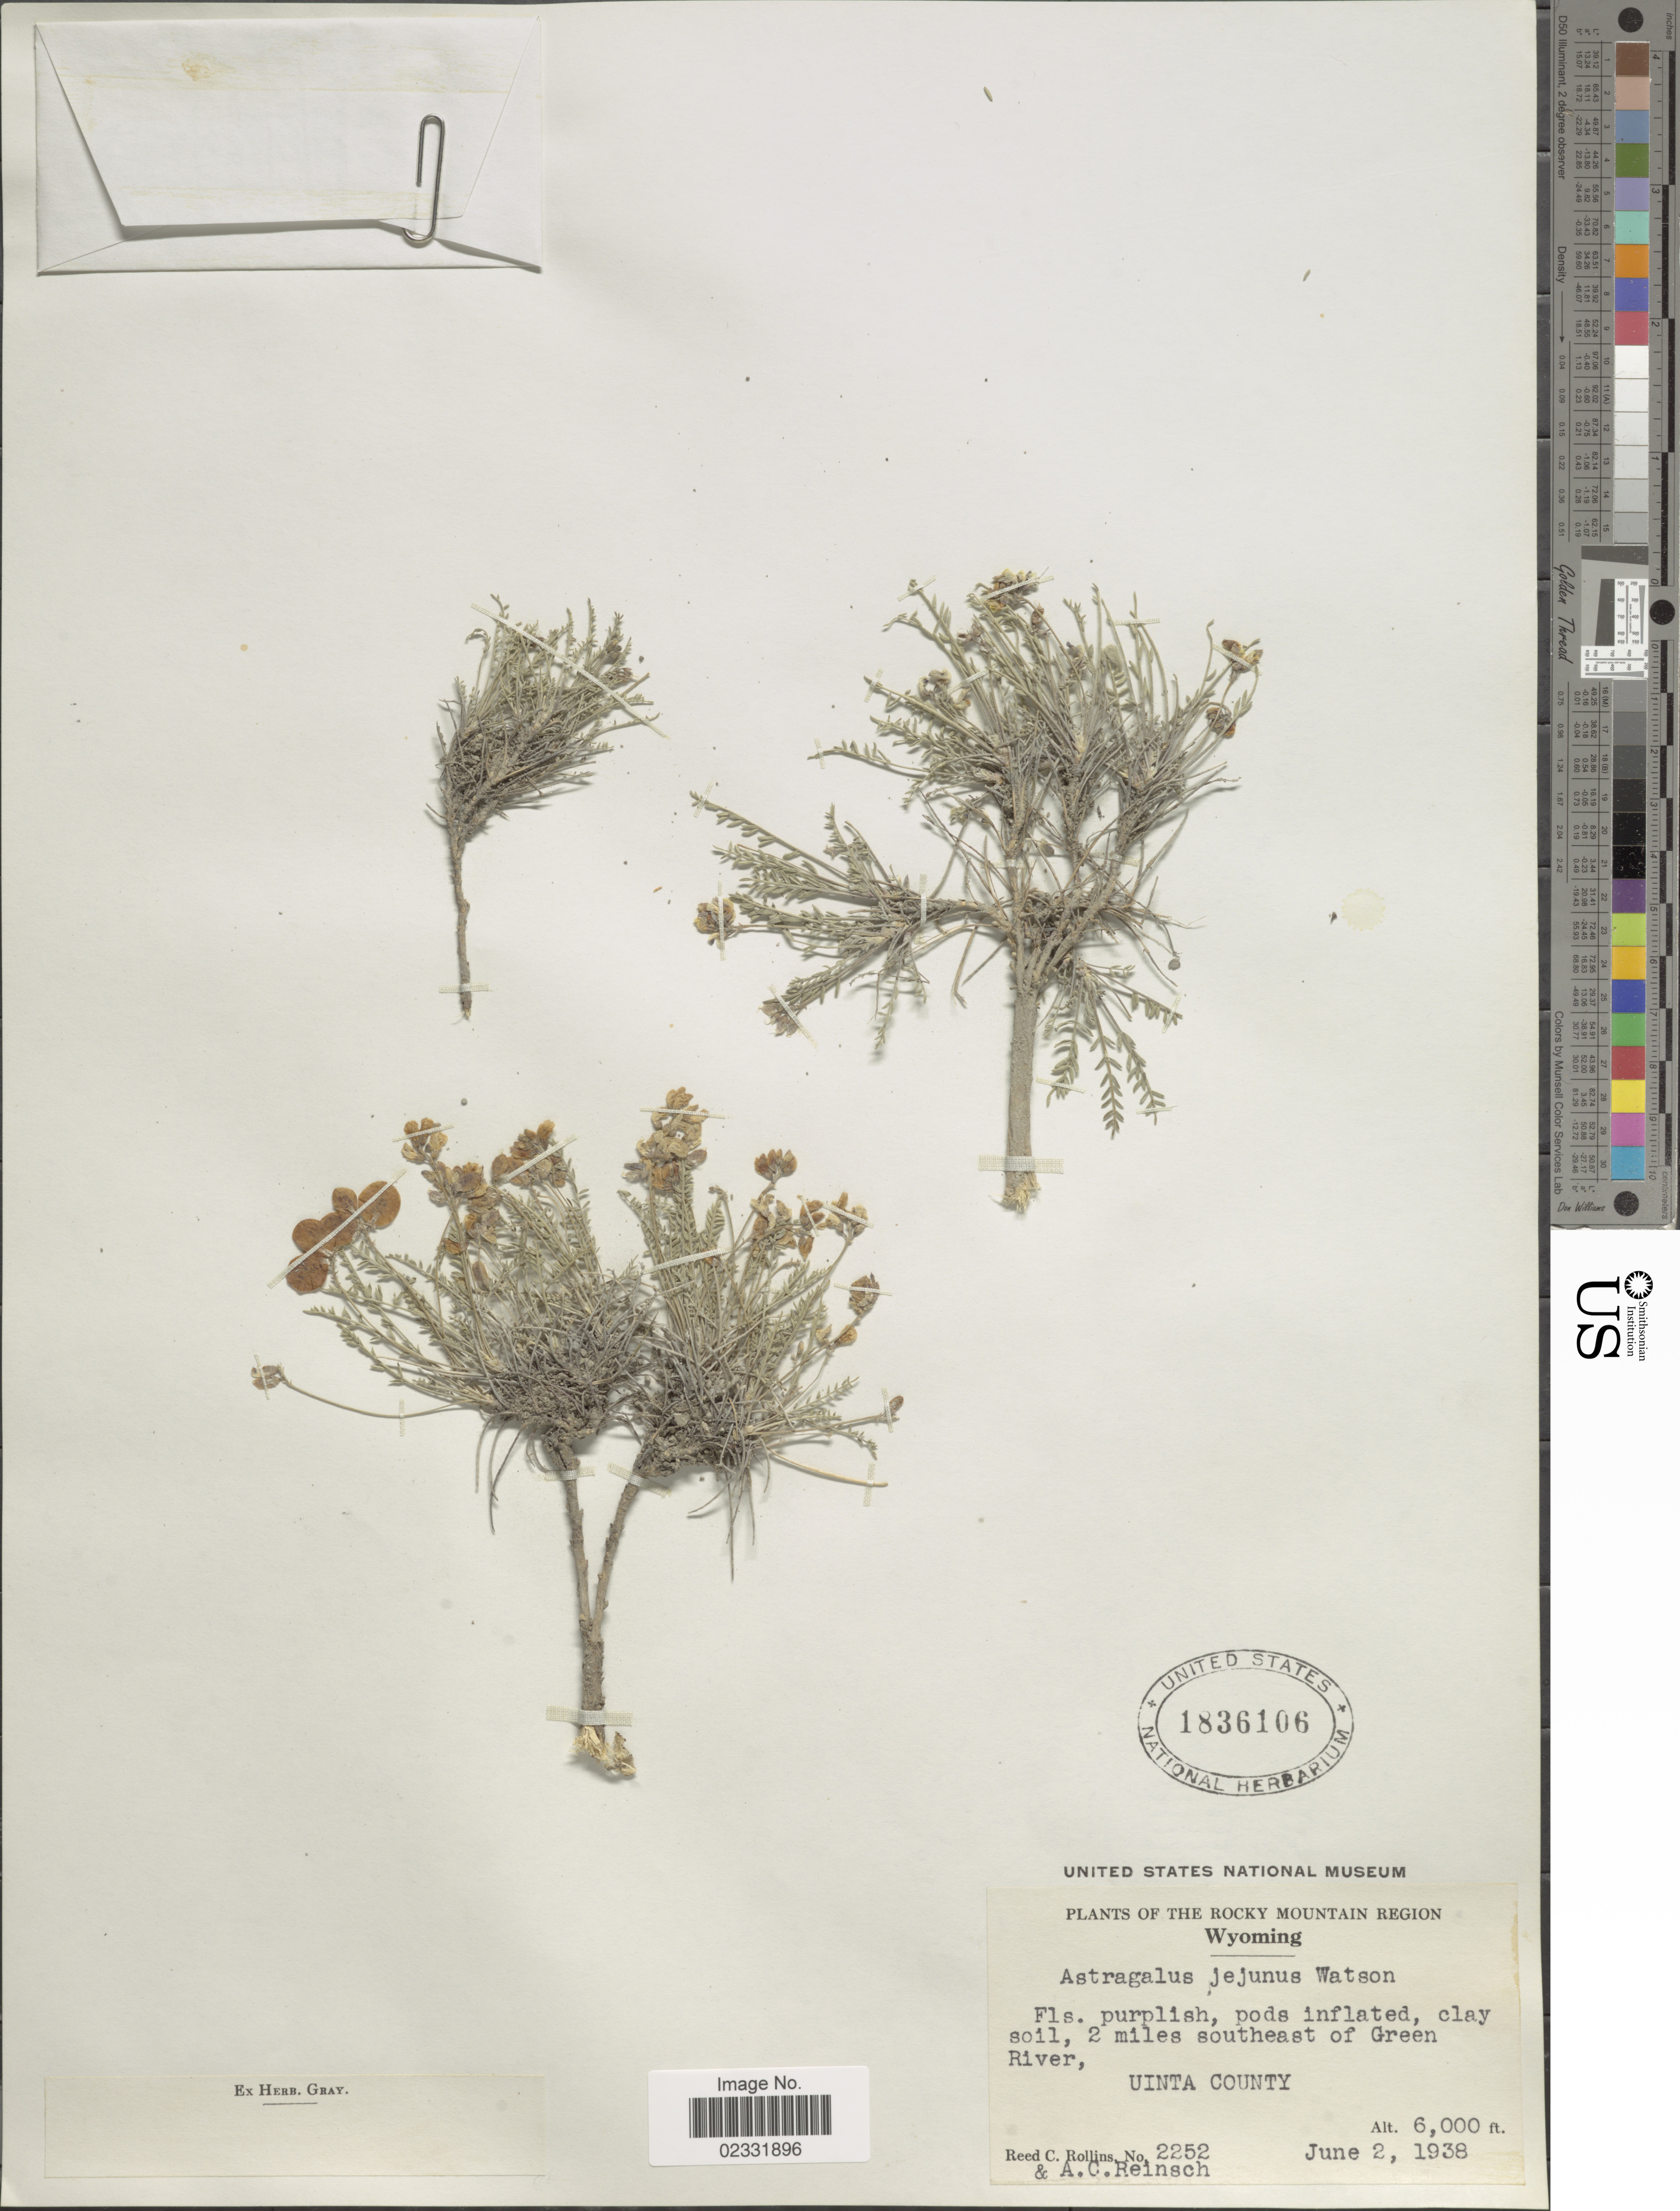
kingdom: Plantae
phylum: Tracheophyta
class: Magnoliopsida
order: Fabales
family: Fabaceae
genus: Astragalus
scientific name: Astragalus jejunus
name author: S. Watson in C. King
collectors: R. C. Rollins & A. Reinsch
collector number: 2252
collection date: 1938-06-02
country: United States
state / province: Wyoming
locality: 2 miles southeast of Green River, Uinta County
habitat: clay soil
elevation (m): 1829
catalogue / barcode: US 1836106